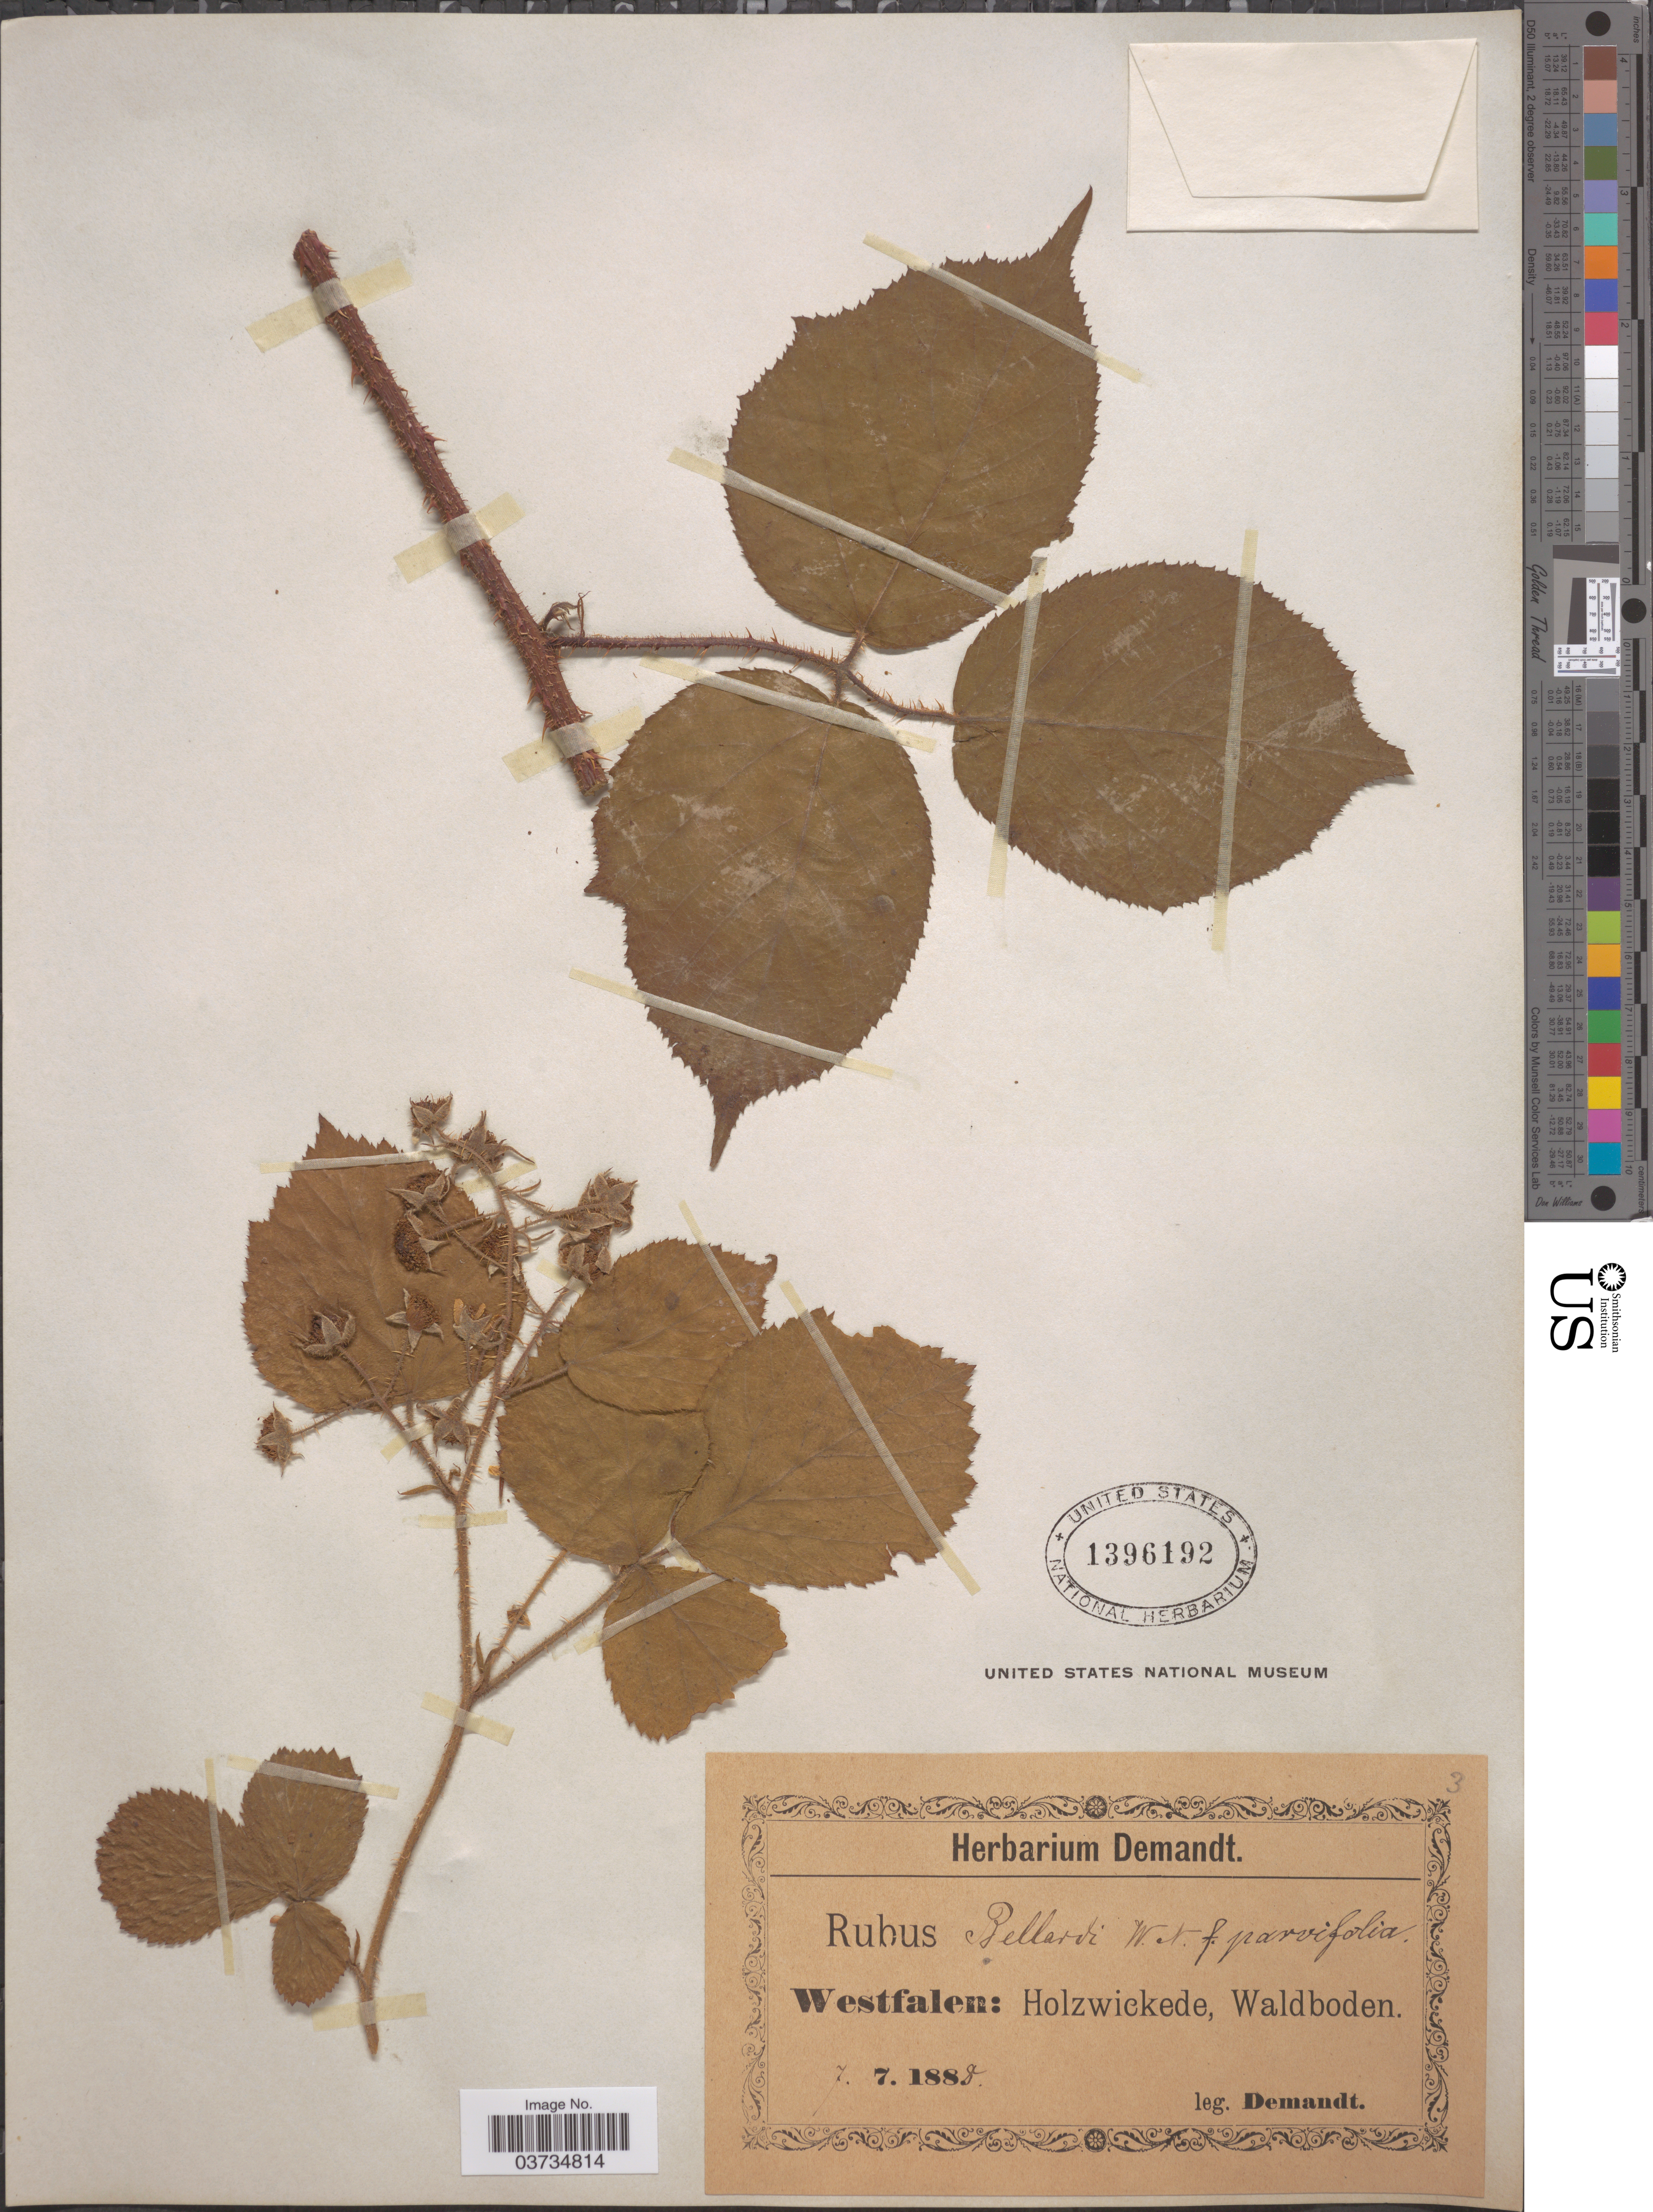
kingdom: Plantae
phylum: Tracheophyta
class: Magnoliopsida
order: Rosales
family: Rosaceae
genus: Rubus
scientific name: Rubus pedemontanus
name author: Pinkw.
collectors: -. Demandt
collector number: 3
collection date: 1888-07-07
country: Germany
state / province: Nordrhein-Westfalen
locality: Westfalen: Holzwickede, Waldboden.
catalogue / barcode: US 1396192